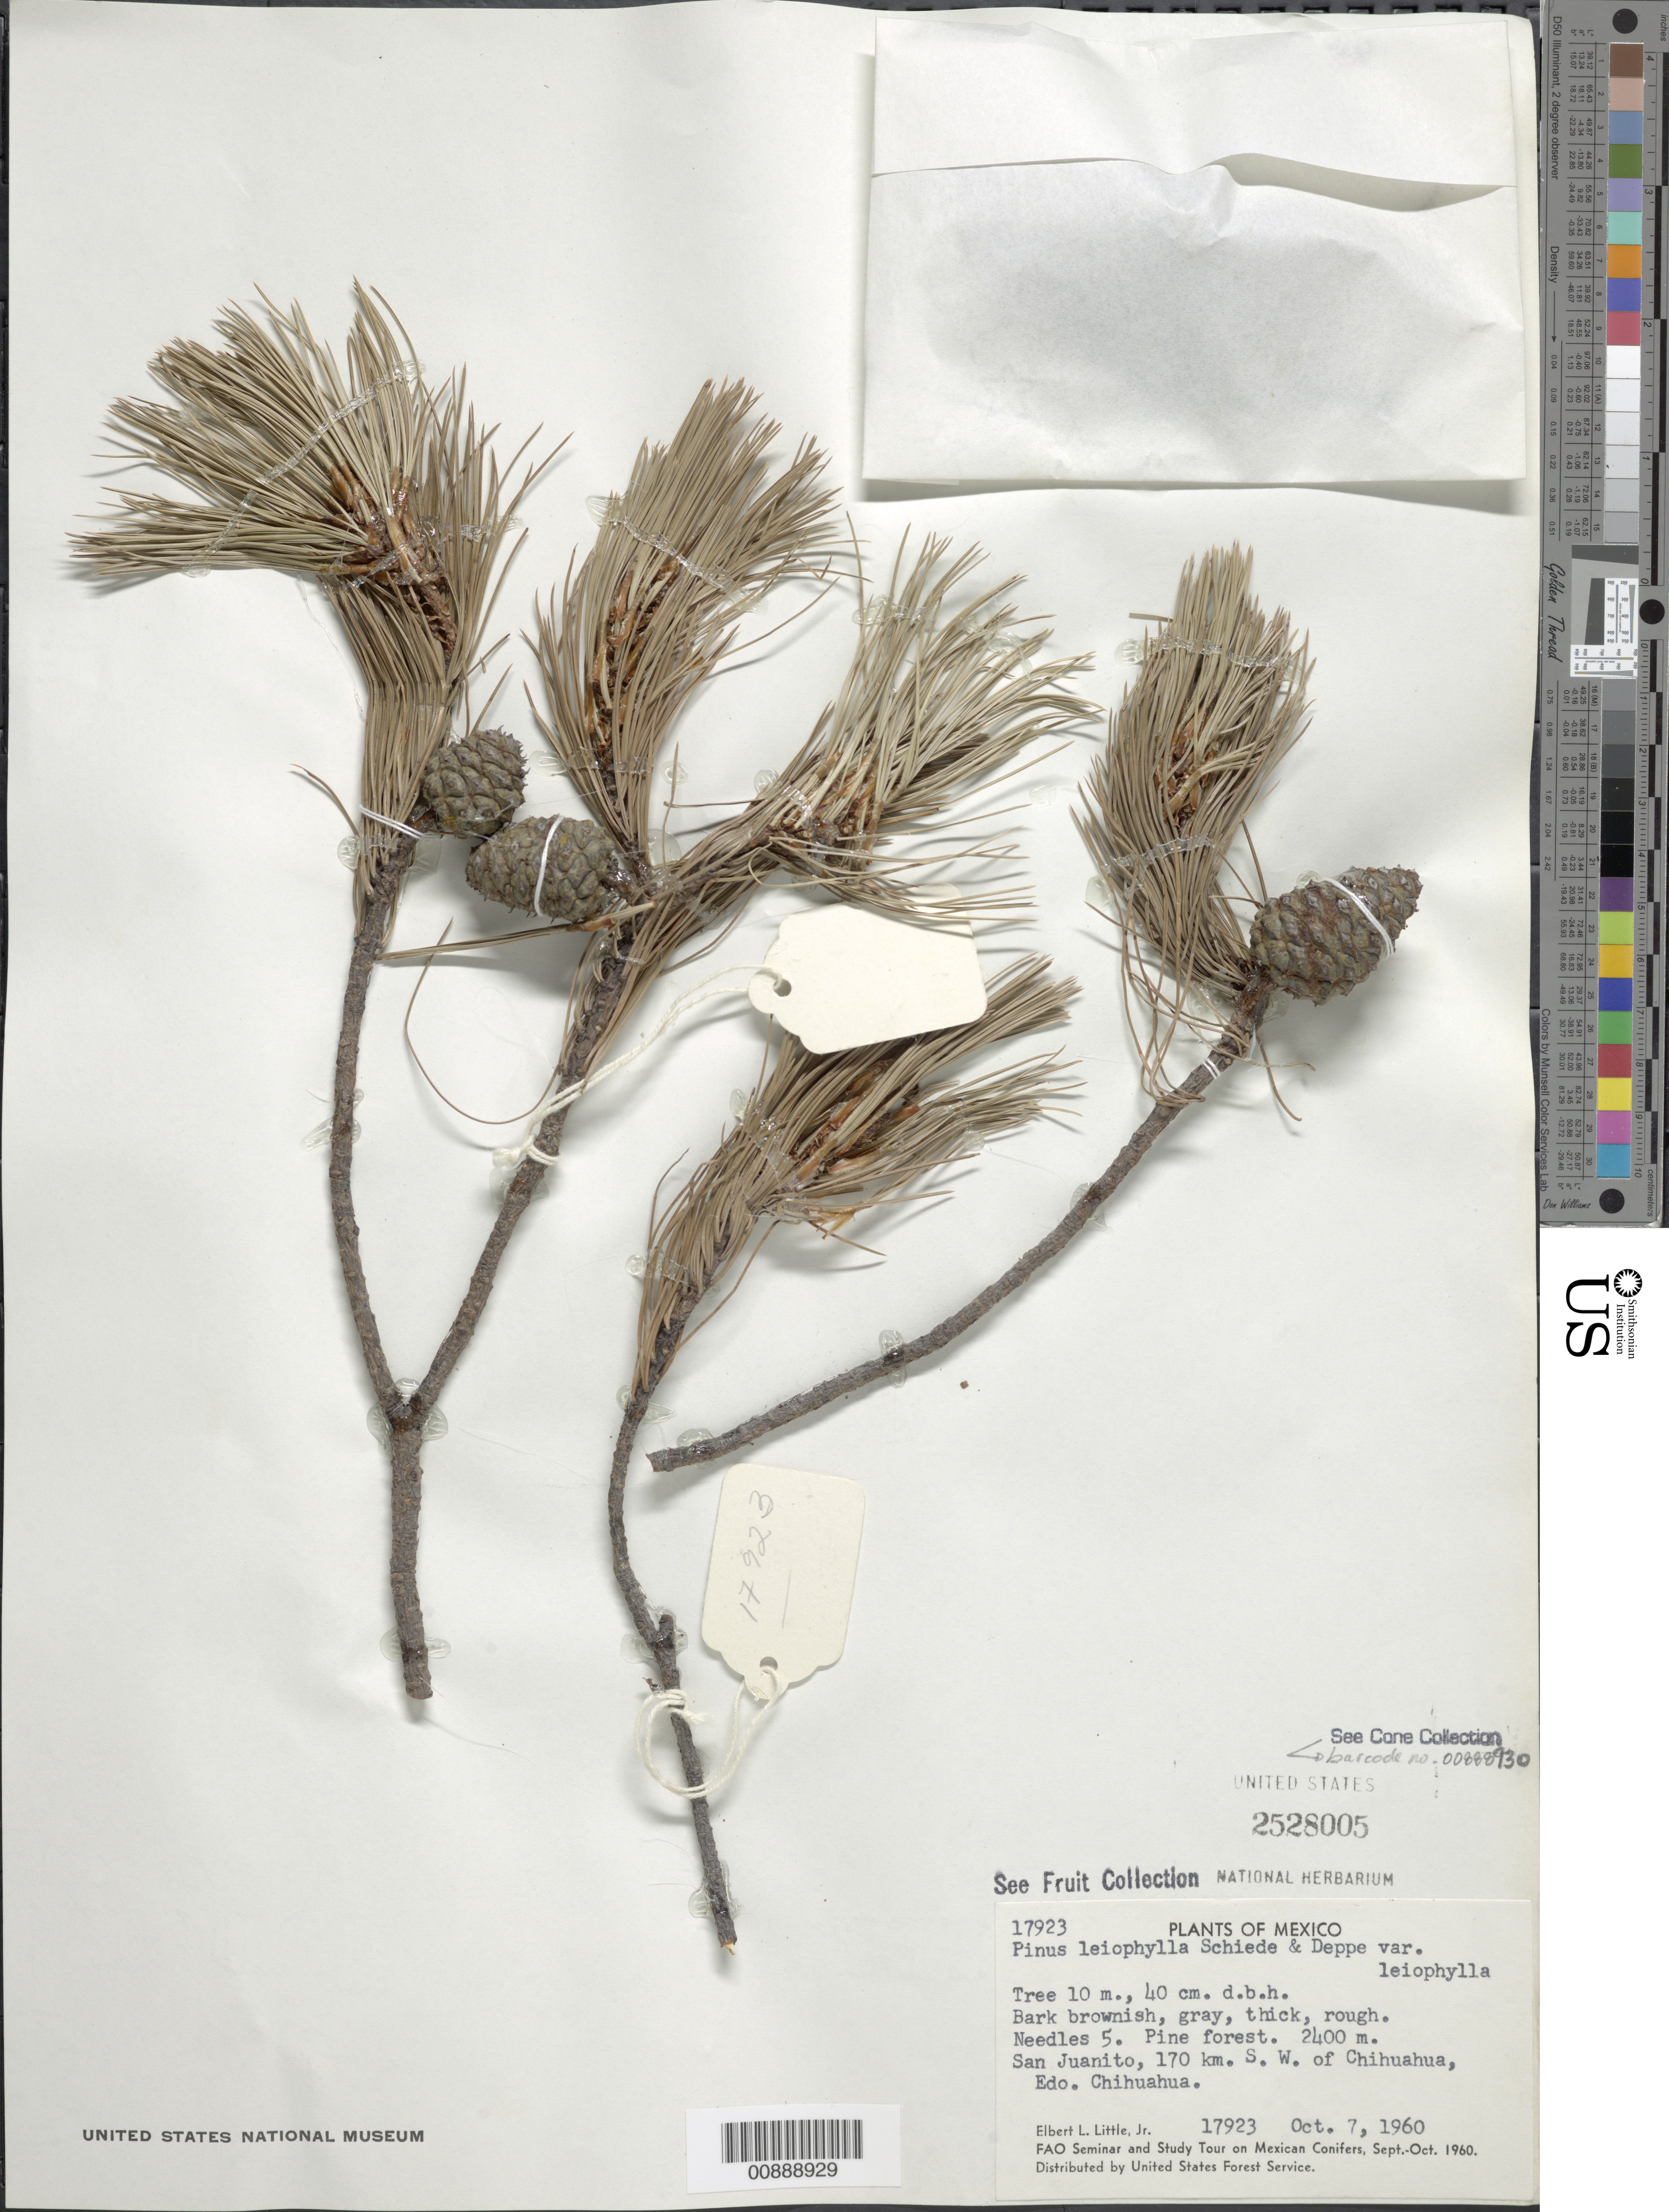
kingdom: Plantae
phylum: Tracheophyta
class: Pinopsida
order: Pinales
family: Pinaceae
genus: Pinus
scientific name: Pinus leiophylla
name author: Schiede ex Schltdl. & Cham.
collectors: E. L. Little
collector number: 17923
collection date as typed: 07 Oct 1960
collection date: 1960-10-07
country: Mexico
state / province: Chihuahua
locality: San Juanito, 170 km. SW of Chihuahua, Chihuahua.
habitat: Pine forest.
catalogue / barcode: US 2528005